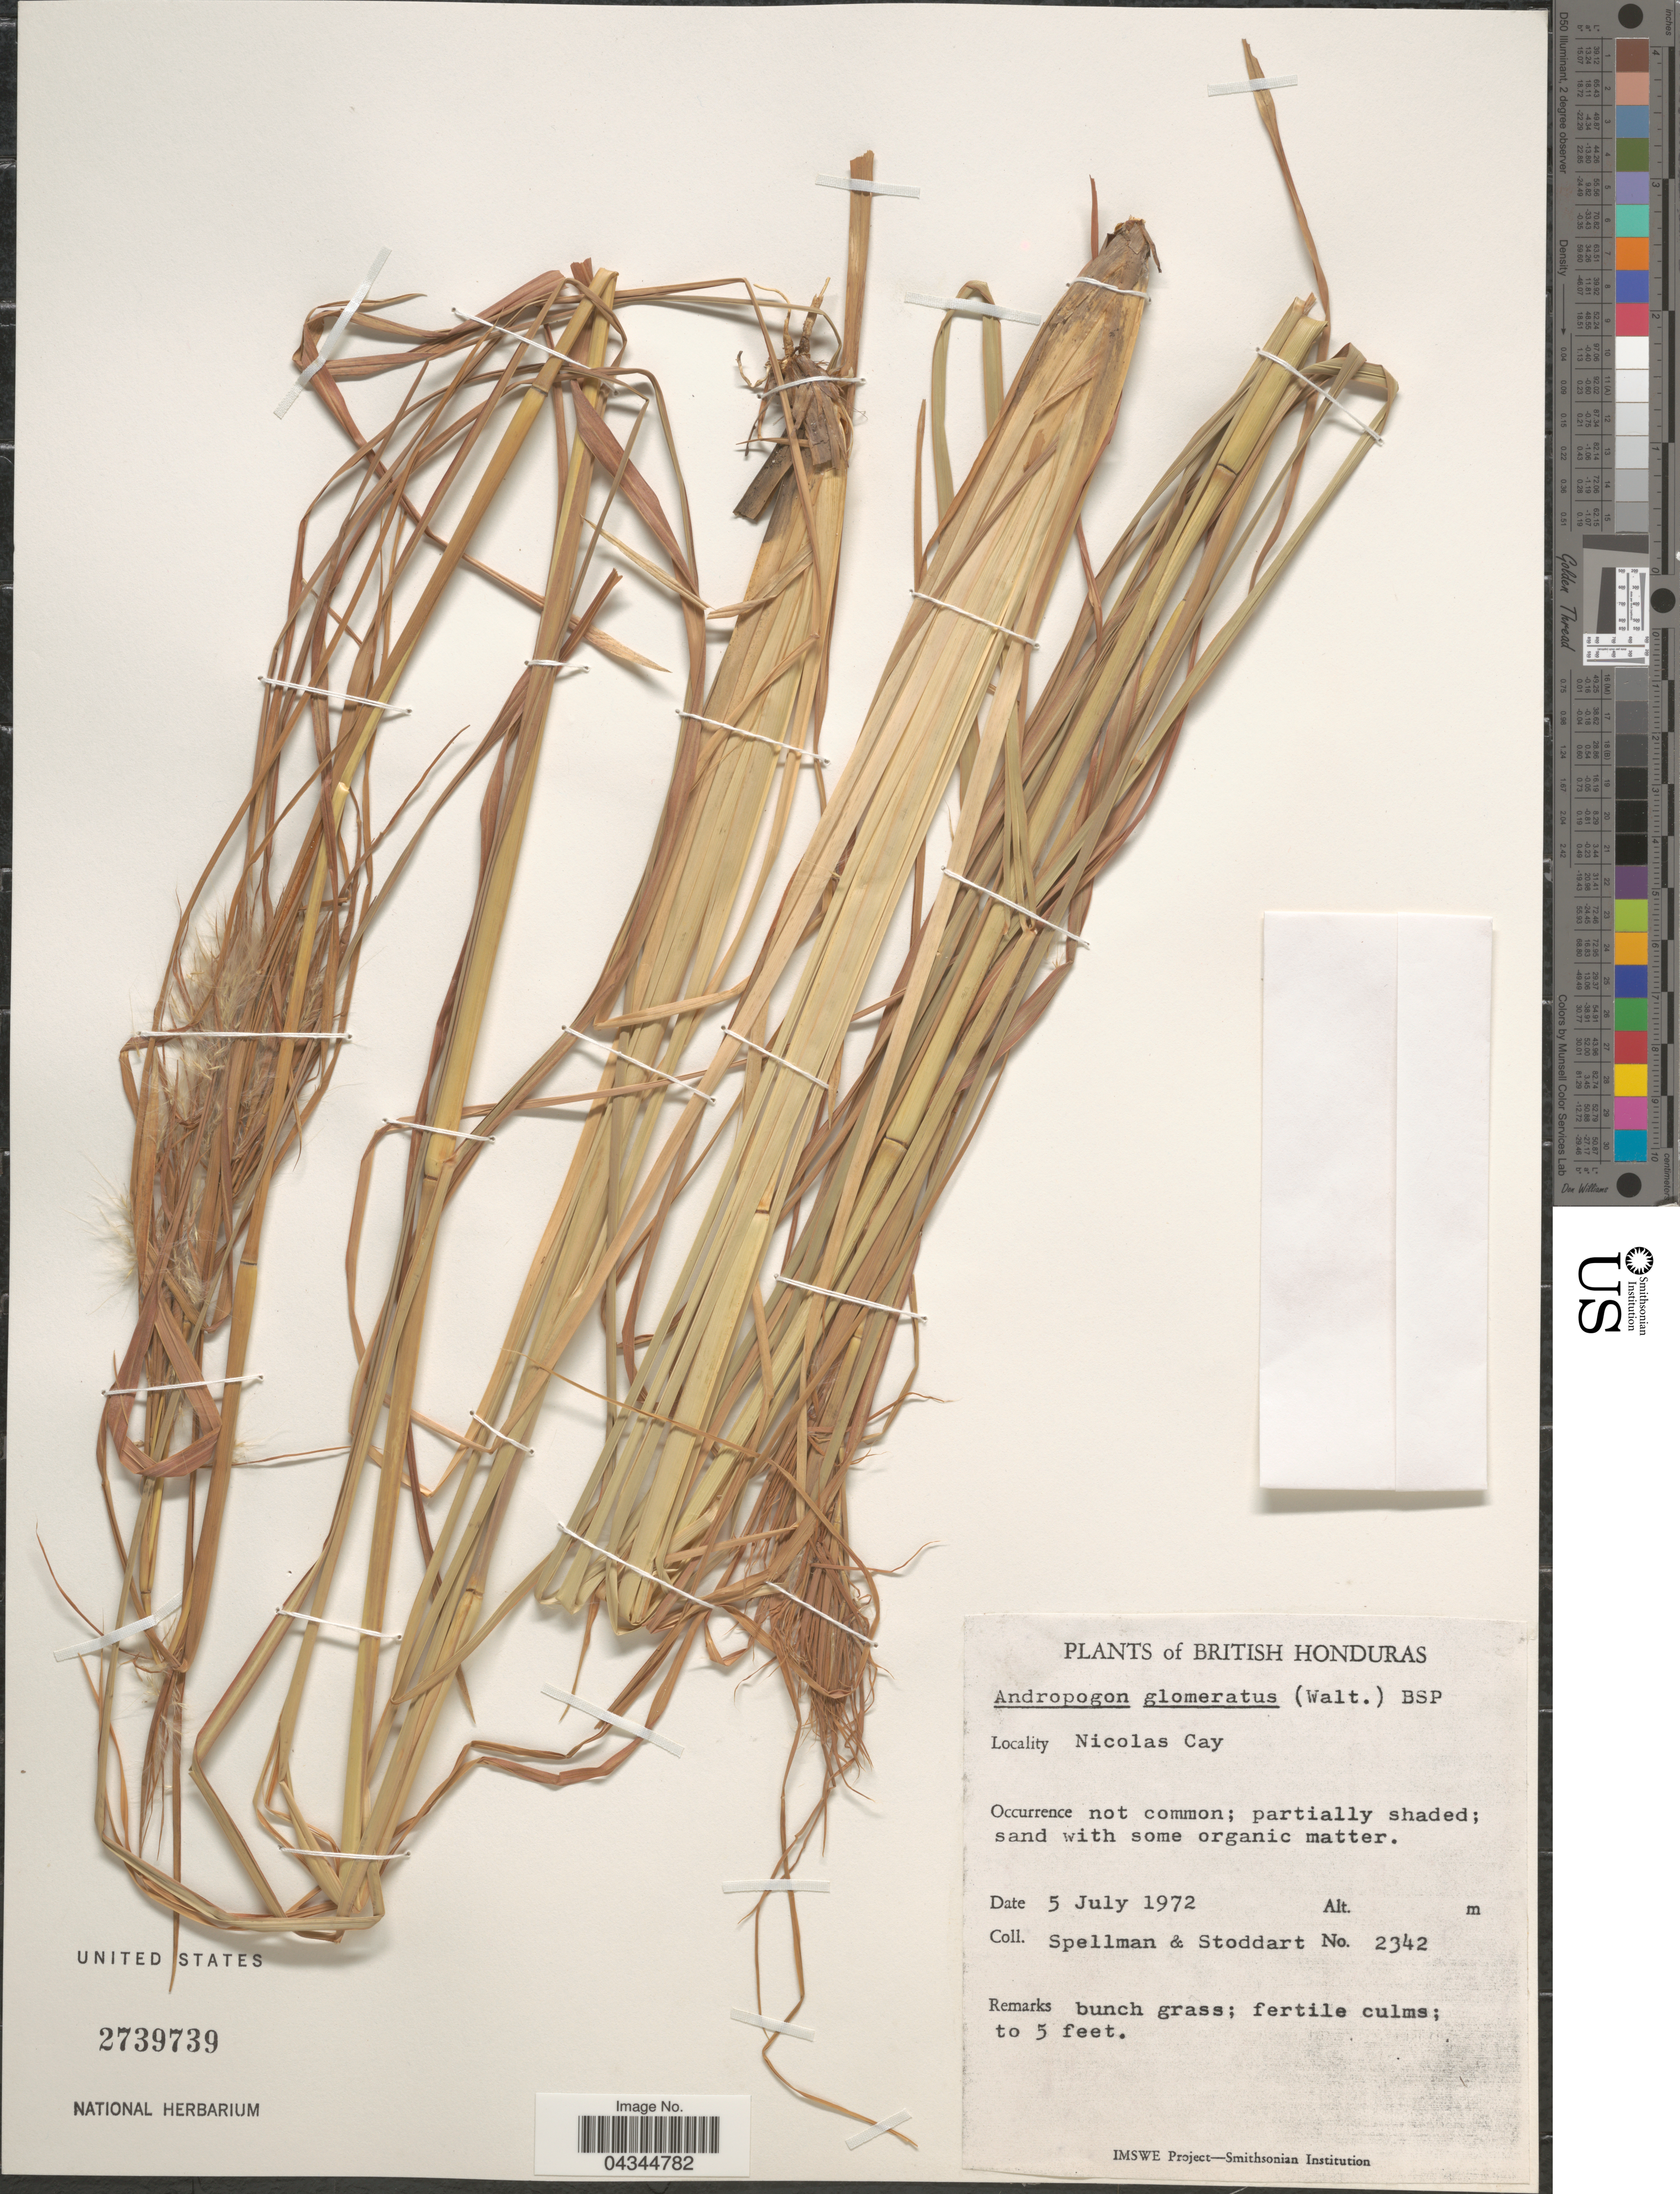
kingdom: Plantae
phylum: Tracheophyta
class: Liliopsida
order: Poales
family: Poaceae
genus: Andropogon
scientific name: Andropogon glomeratus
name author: (Walter) Britton et al.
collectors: Spellman, -- & -. Stoddart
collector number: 2342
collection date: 1972-07-05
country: Belize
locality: British Honduras. Nicolas Cay.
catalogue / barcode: US 2739739